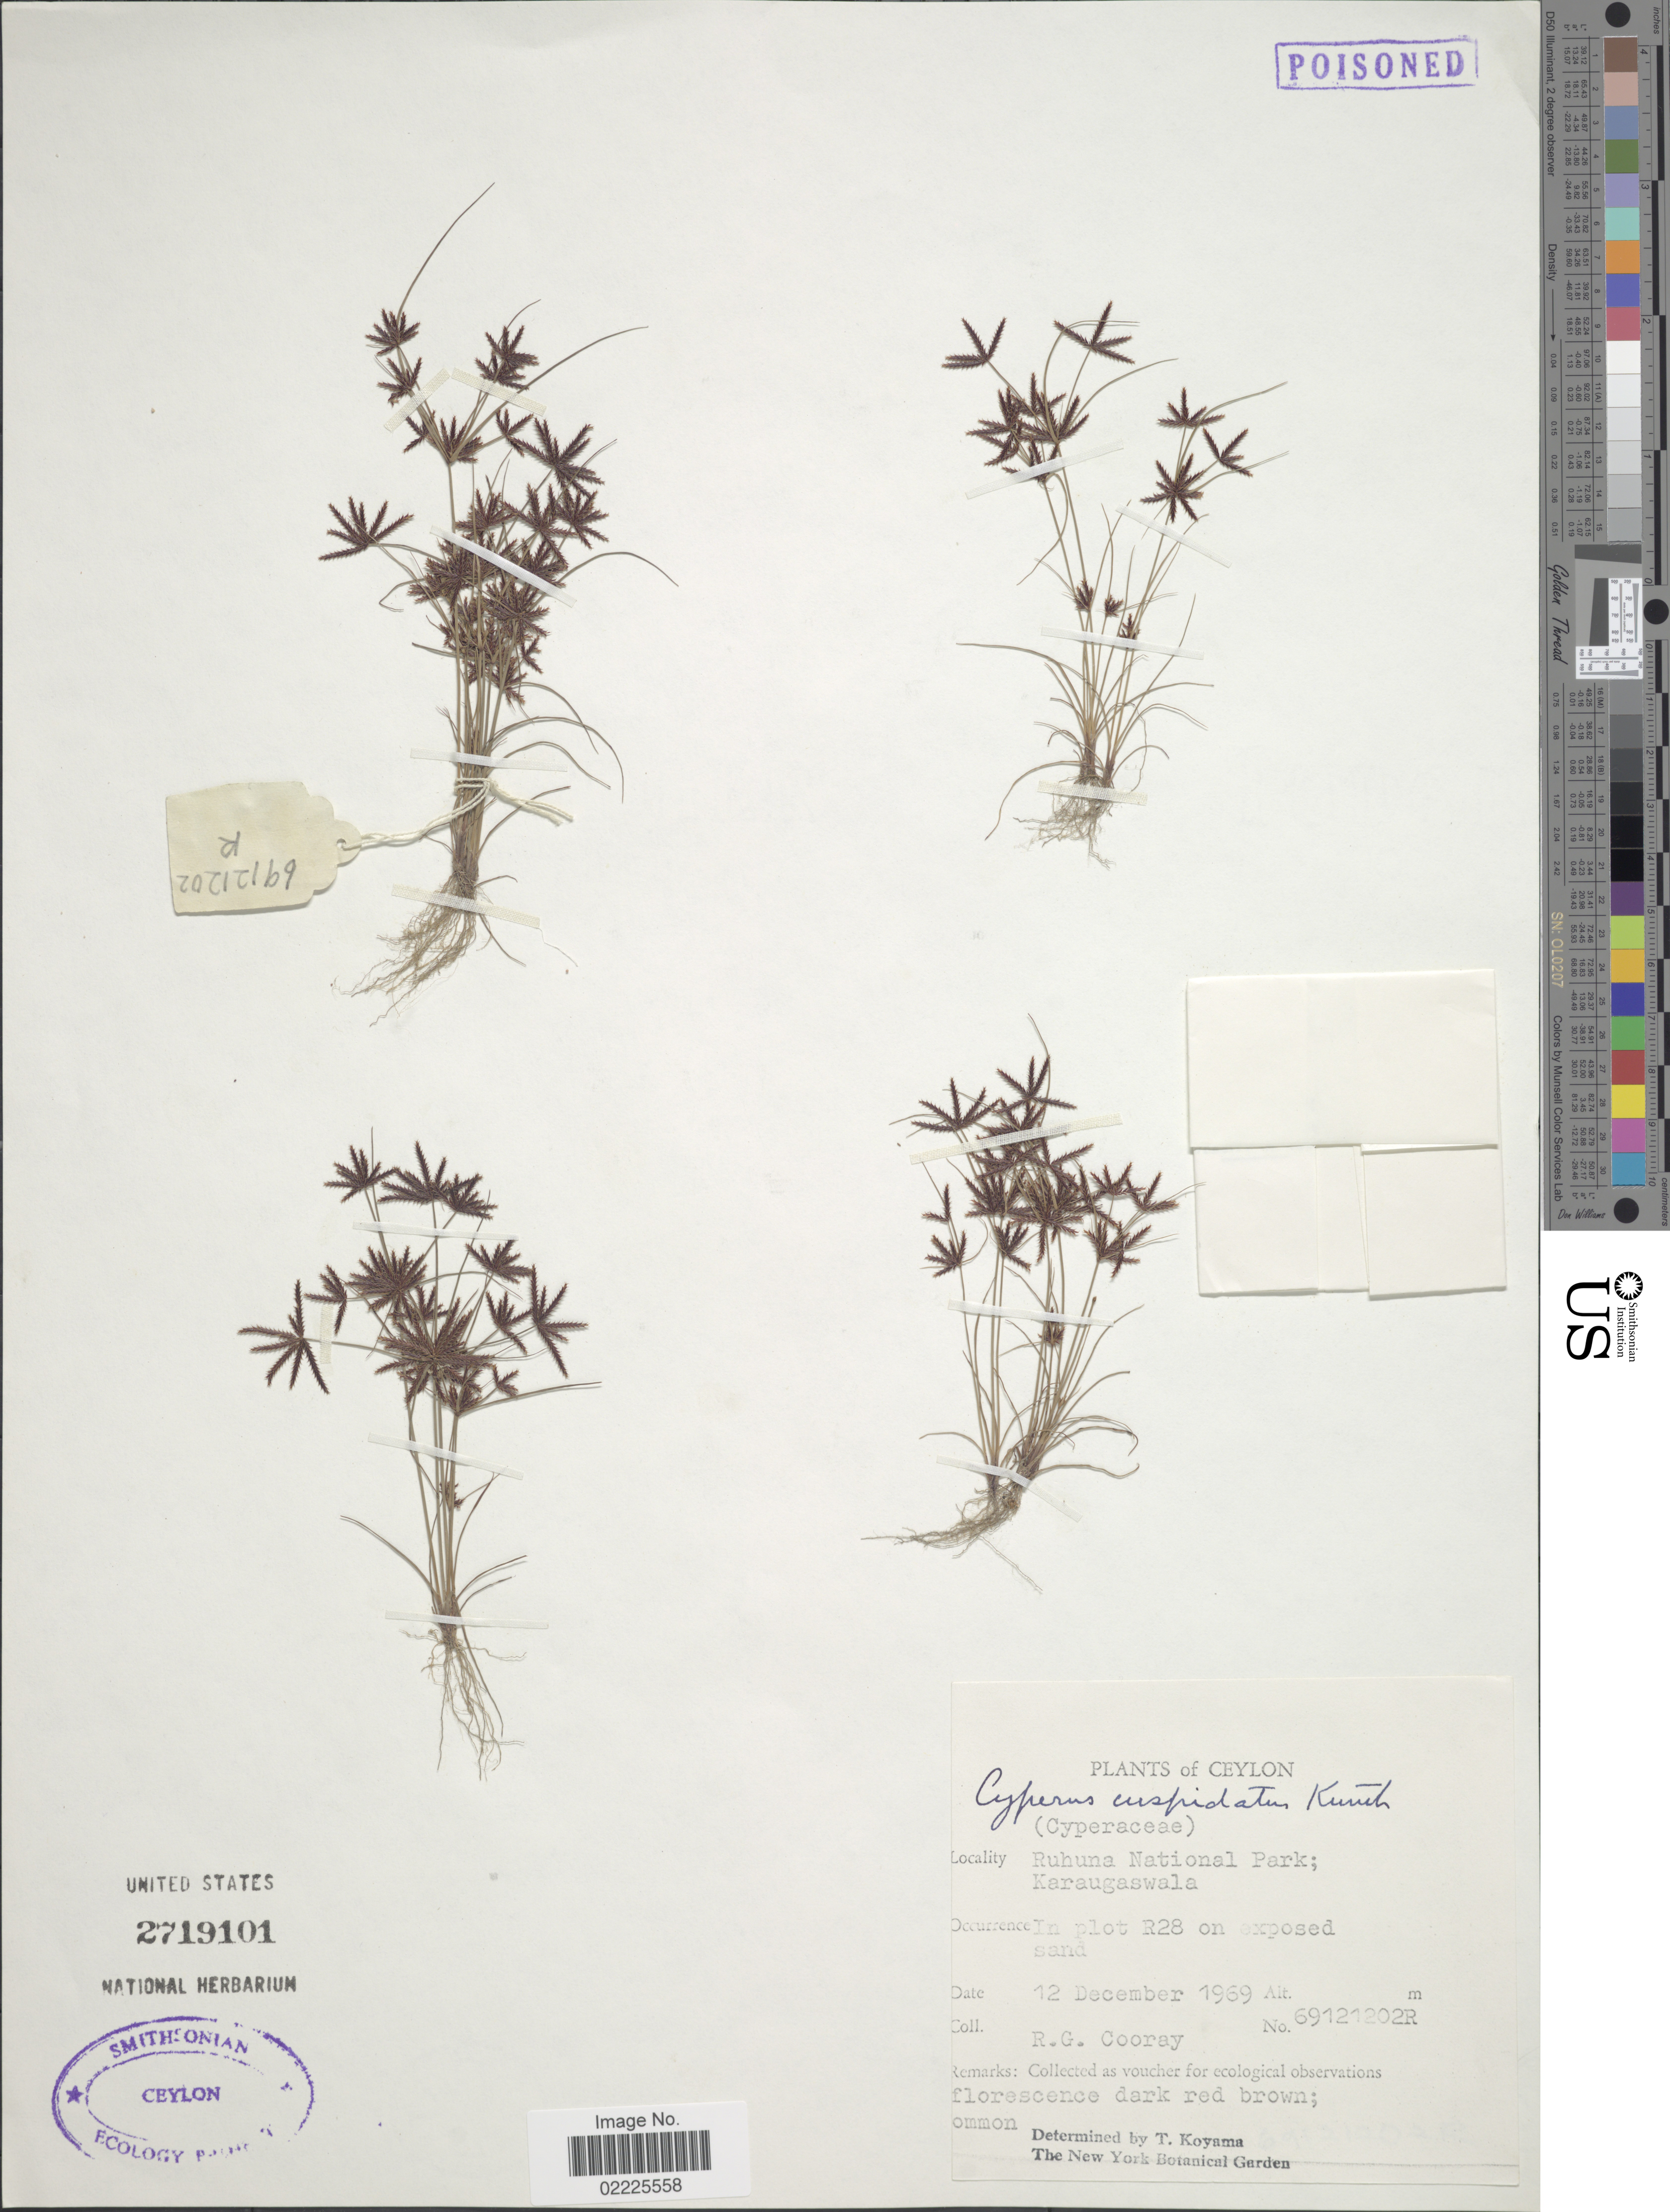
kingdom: Plantae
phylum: Tracheophyta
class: Liliopsida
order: Poales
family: Cyperaceae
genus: Cyperus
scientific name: Cyperus cuspidatus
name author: Kunth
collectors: R. Cooray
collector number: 69121202R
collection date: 1969-12-12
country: Sri Lanka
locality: Ceylon, Ruhuna National Park; Karaugaswala, In plot R28 on exposed sand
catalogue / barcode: US 2719101